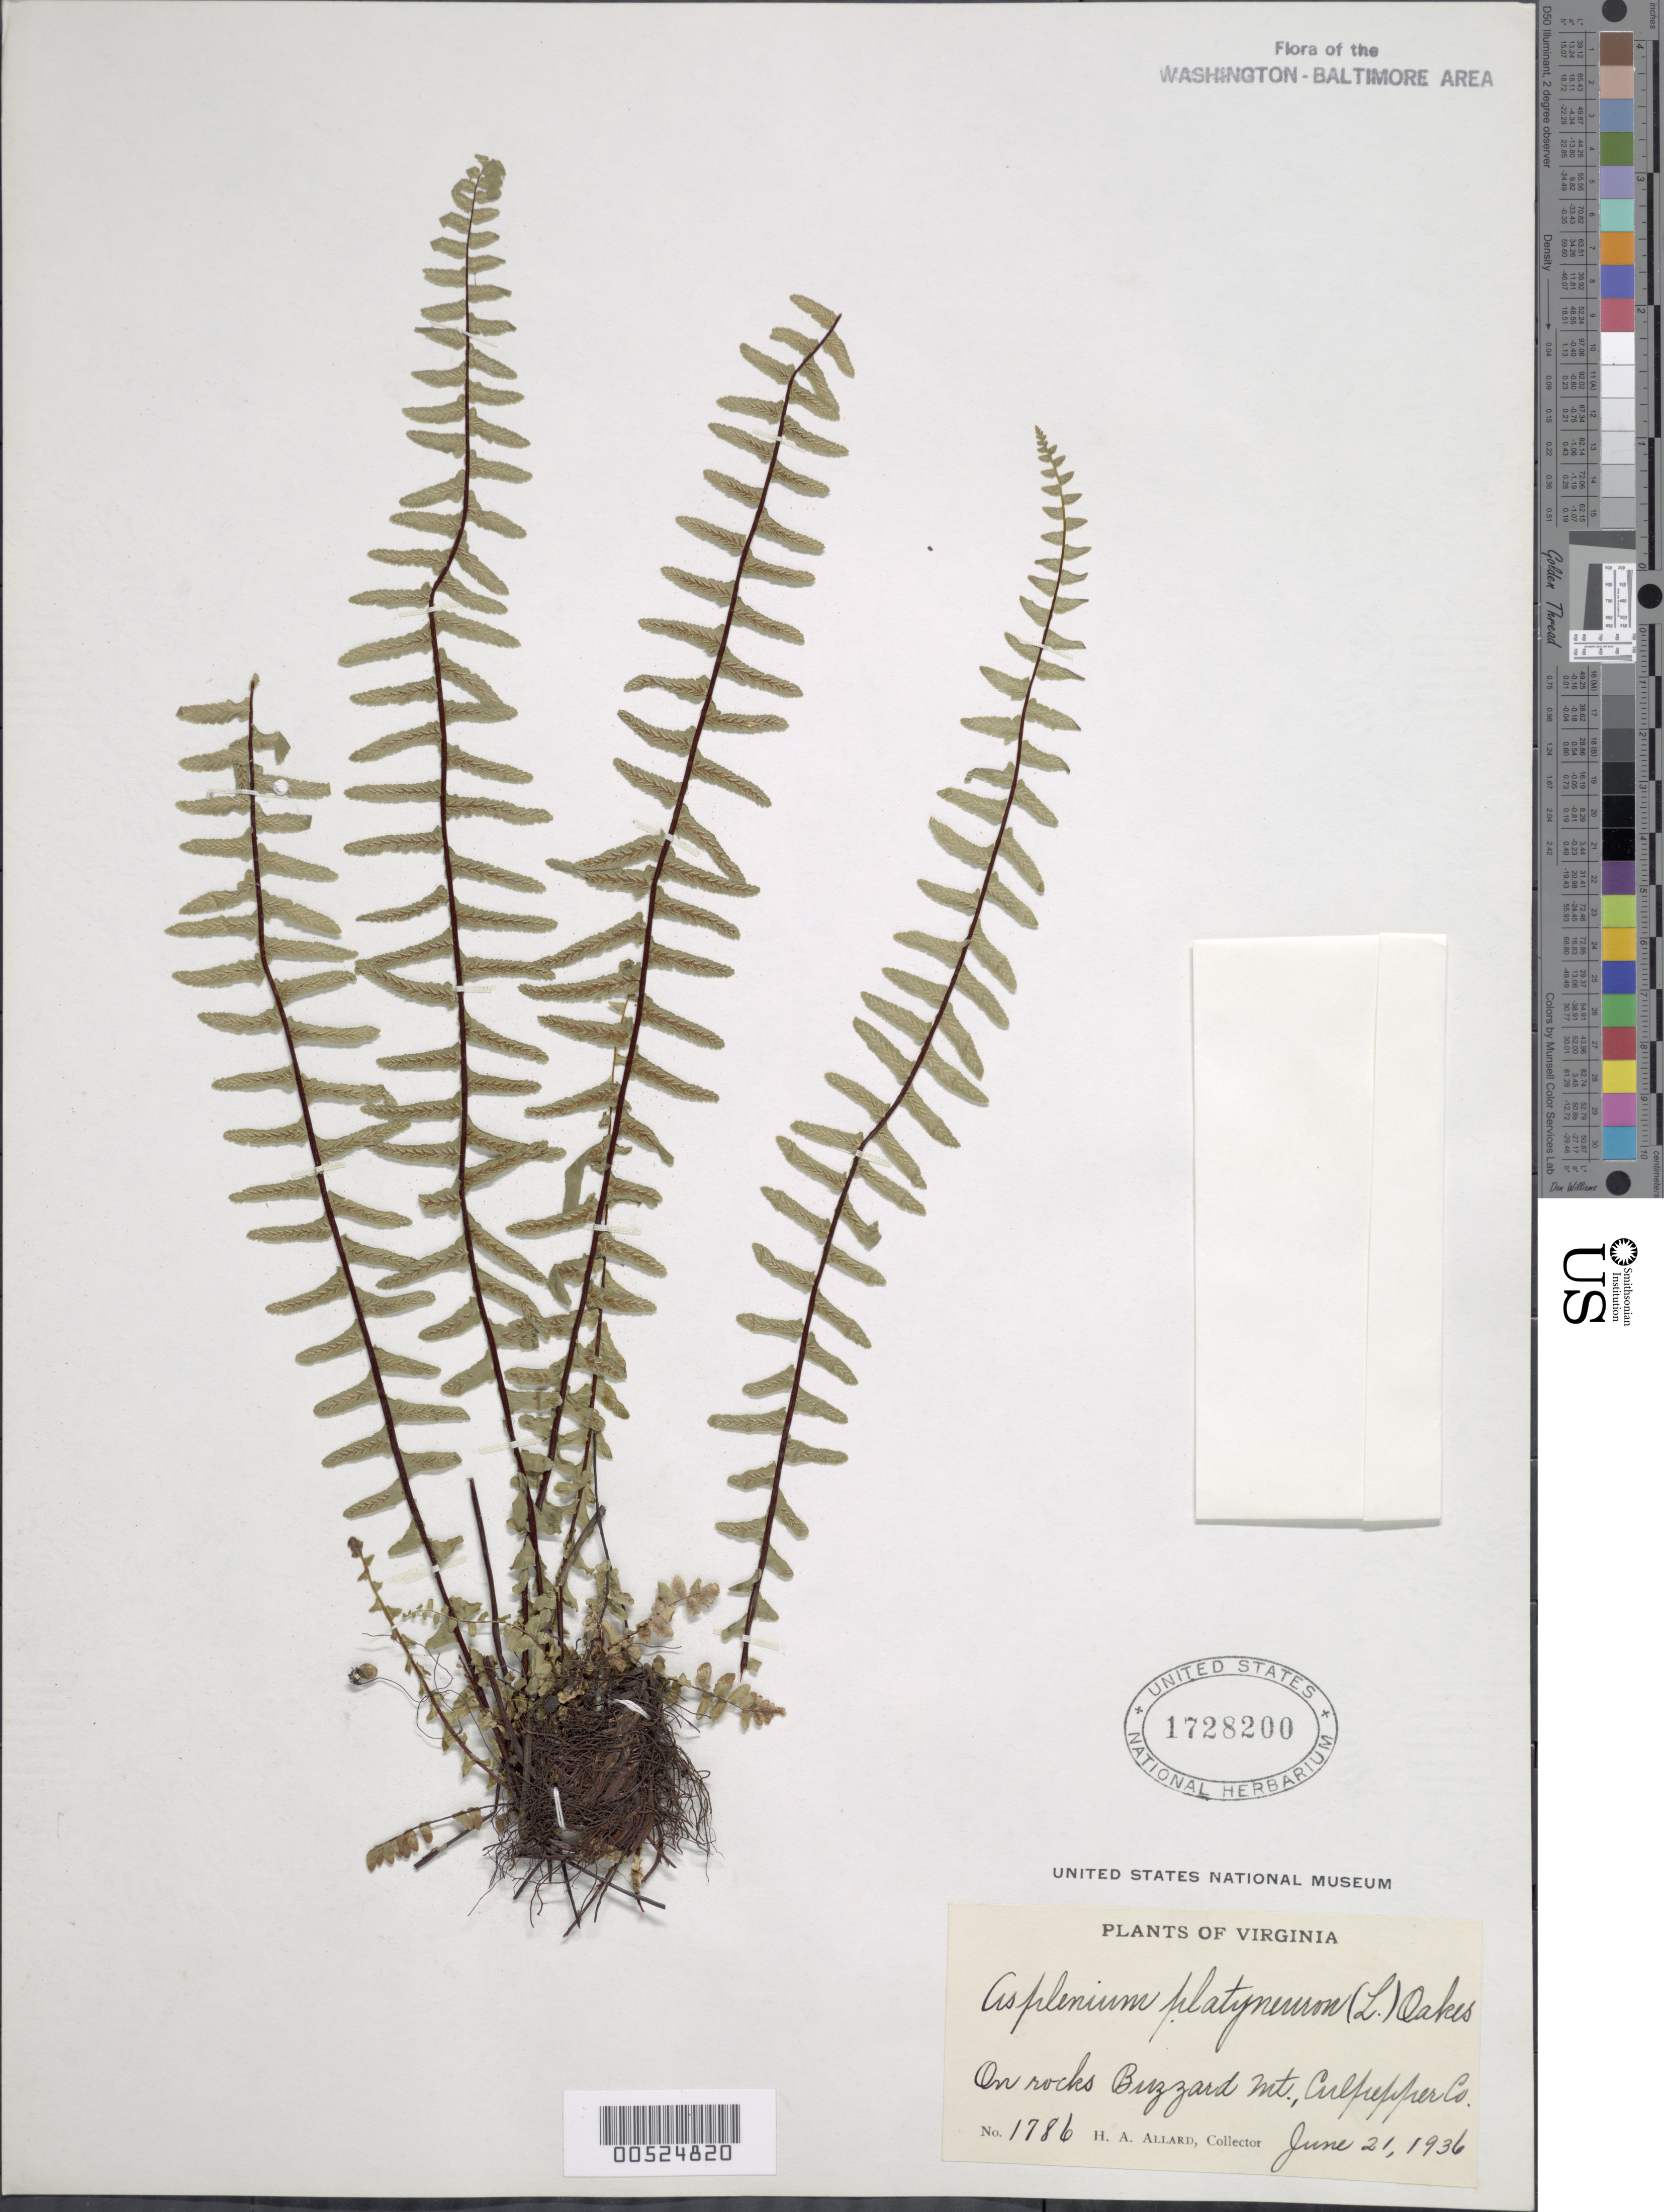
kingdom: Plantae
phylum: Tracheophyta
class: Polypodiopsida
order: Polypodiales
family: Aspleniaceae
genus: Asplenium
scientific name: Asplenium platyneuron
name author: (L.) Britton, Stearns & Poggenb.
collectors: H. A. Allard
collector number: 1786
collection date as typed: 21 Jun 1936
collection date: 1936-06-21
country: United States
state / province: Virginia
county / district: Culpeper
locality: Buzzard Mountain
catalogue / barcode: US 1728200